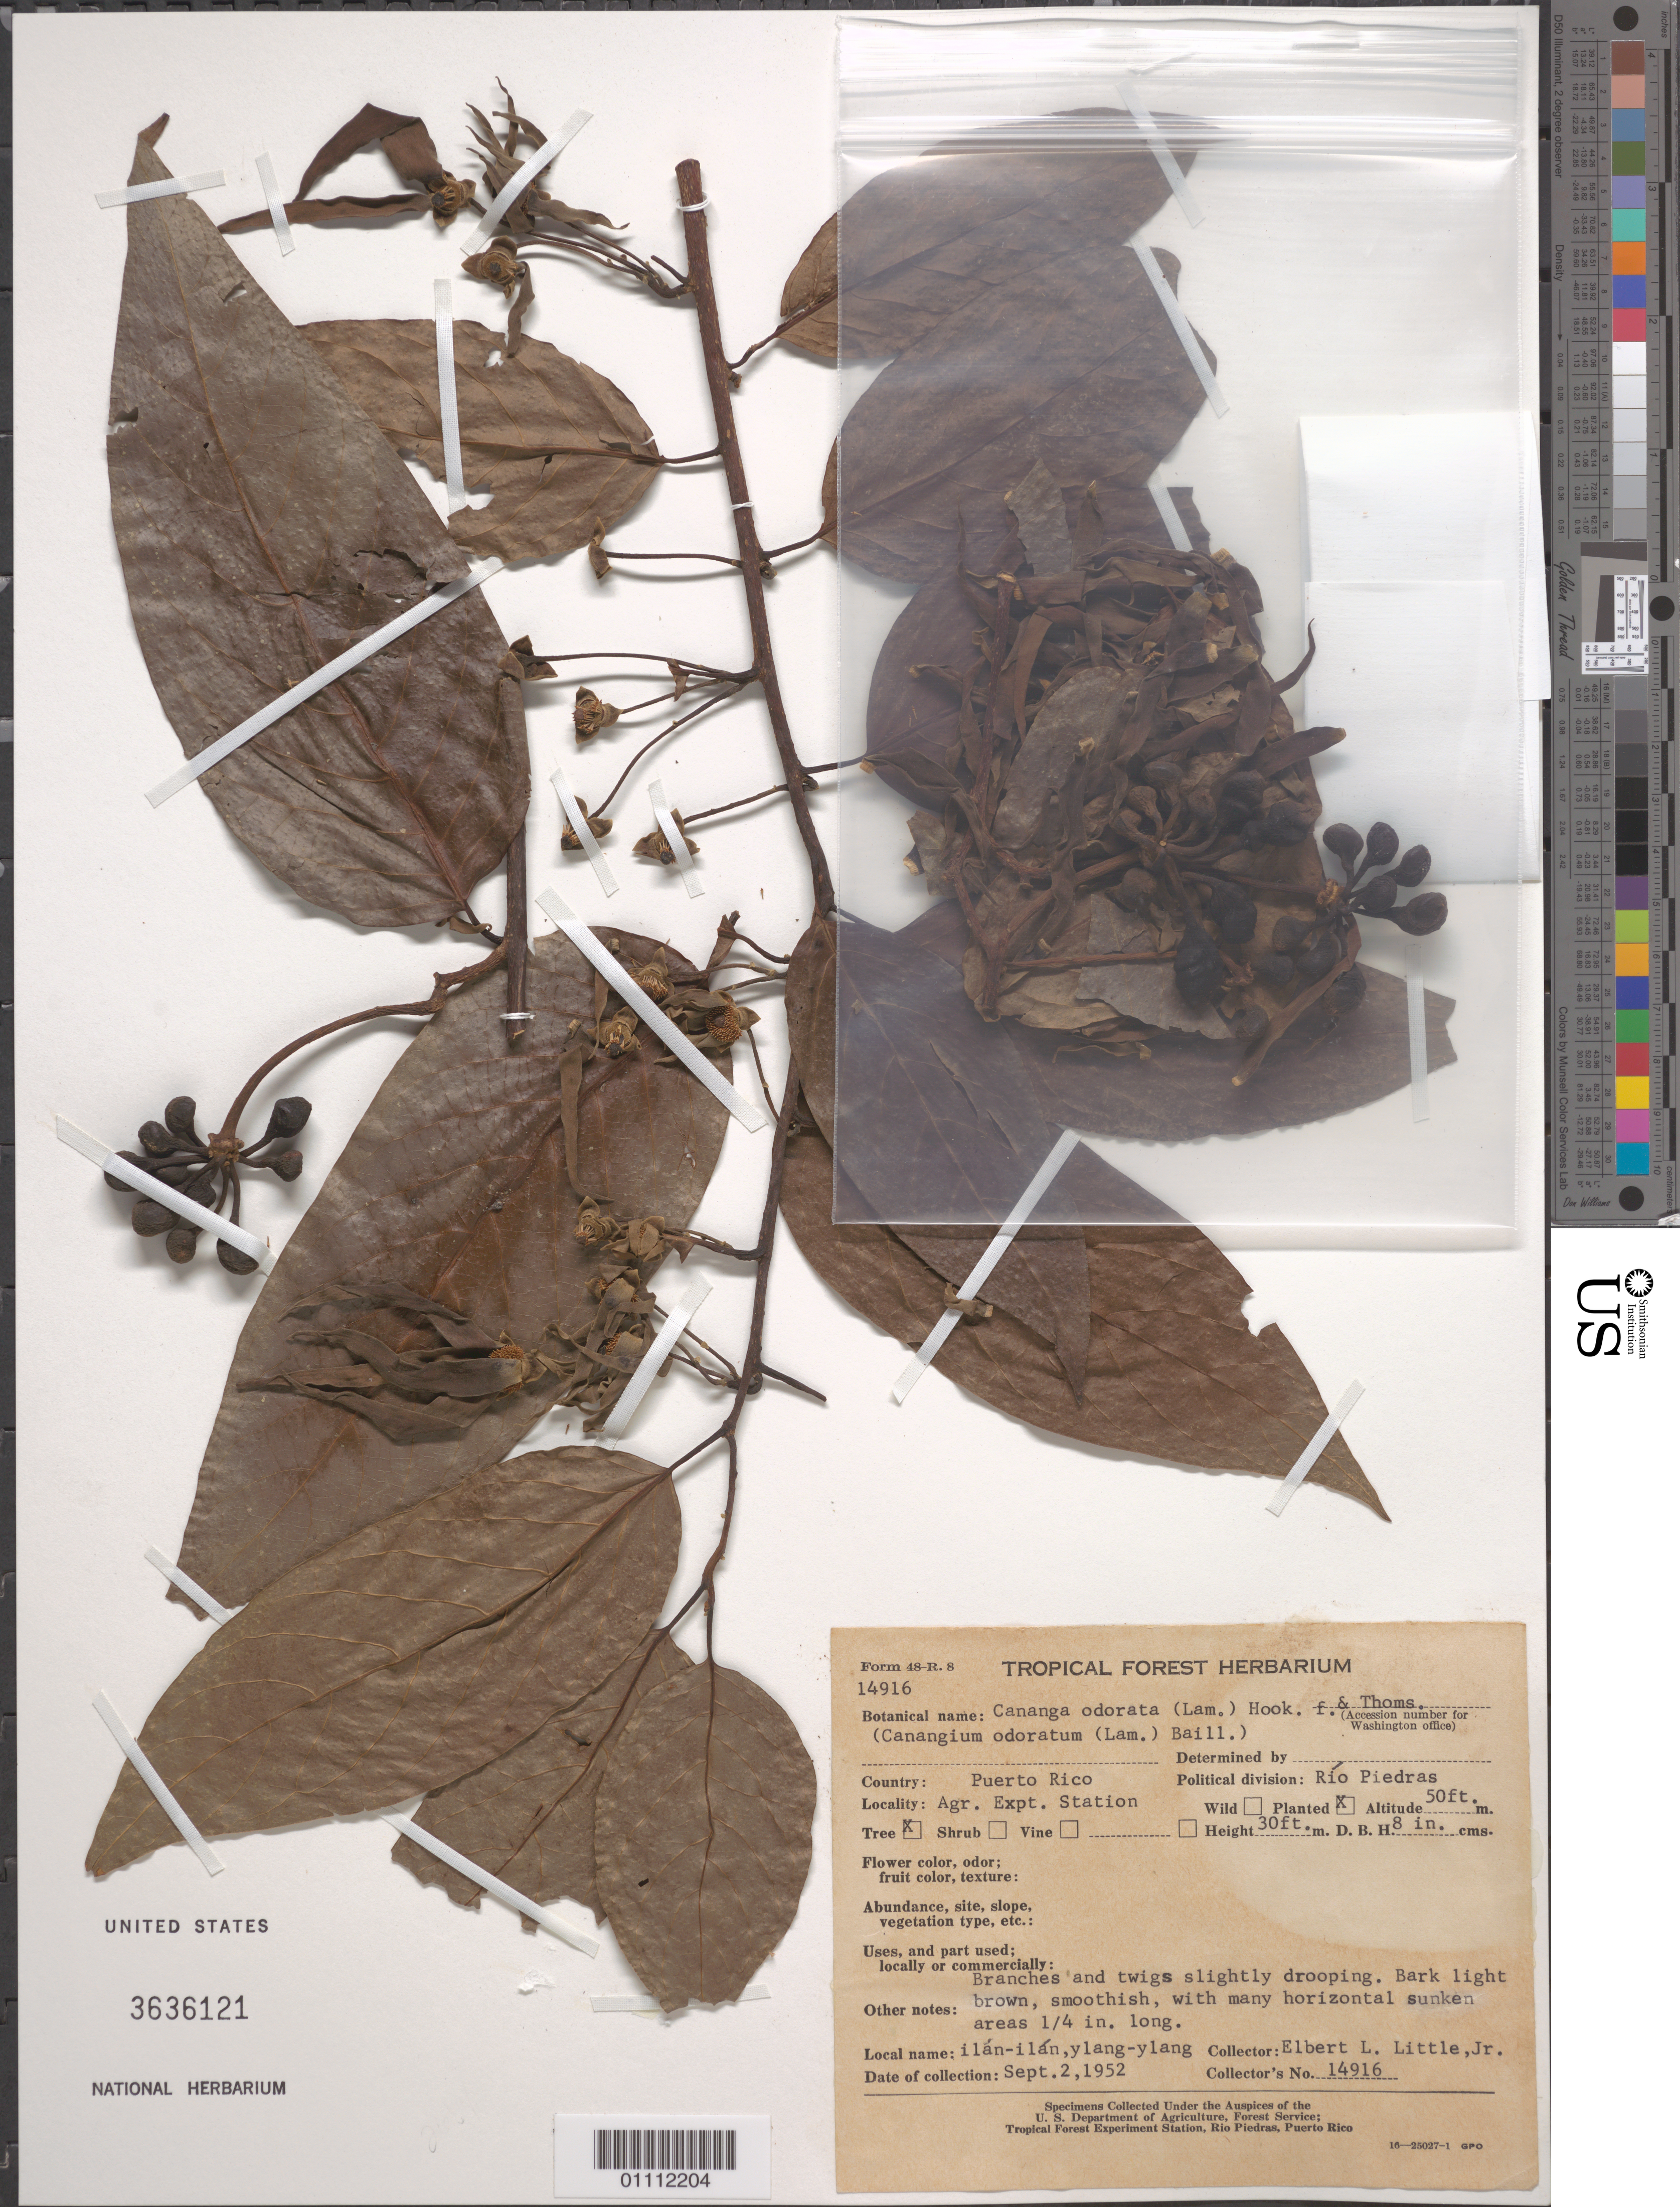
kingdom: Plantae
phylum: Tracheophyta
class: Magnoliopsida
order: Magnoliales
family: Annonaceae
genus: Cananga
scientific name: Cananga odorata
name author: (Lam.) Hook. f. & Thomson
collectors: E. L. Little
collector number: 14916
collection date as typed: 02 Sep 1952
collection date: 1952-09-02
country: Puerto Rico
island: Puerto Rico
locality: Río Piedras, Agr. Expt. Station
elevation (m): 15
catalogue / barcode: US 3636121